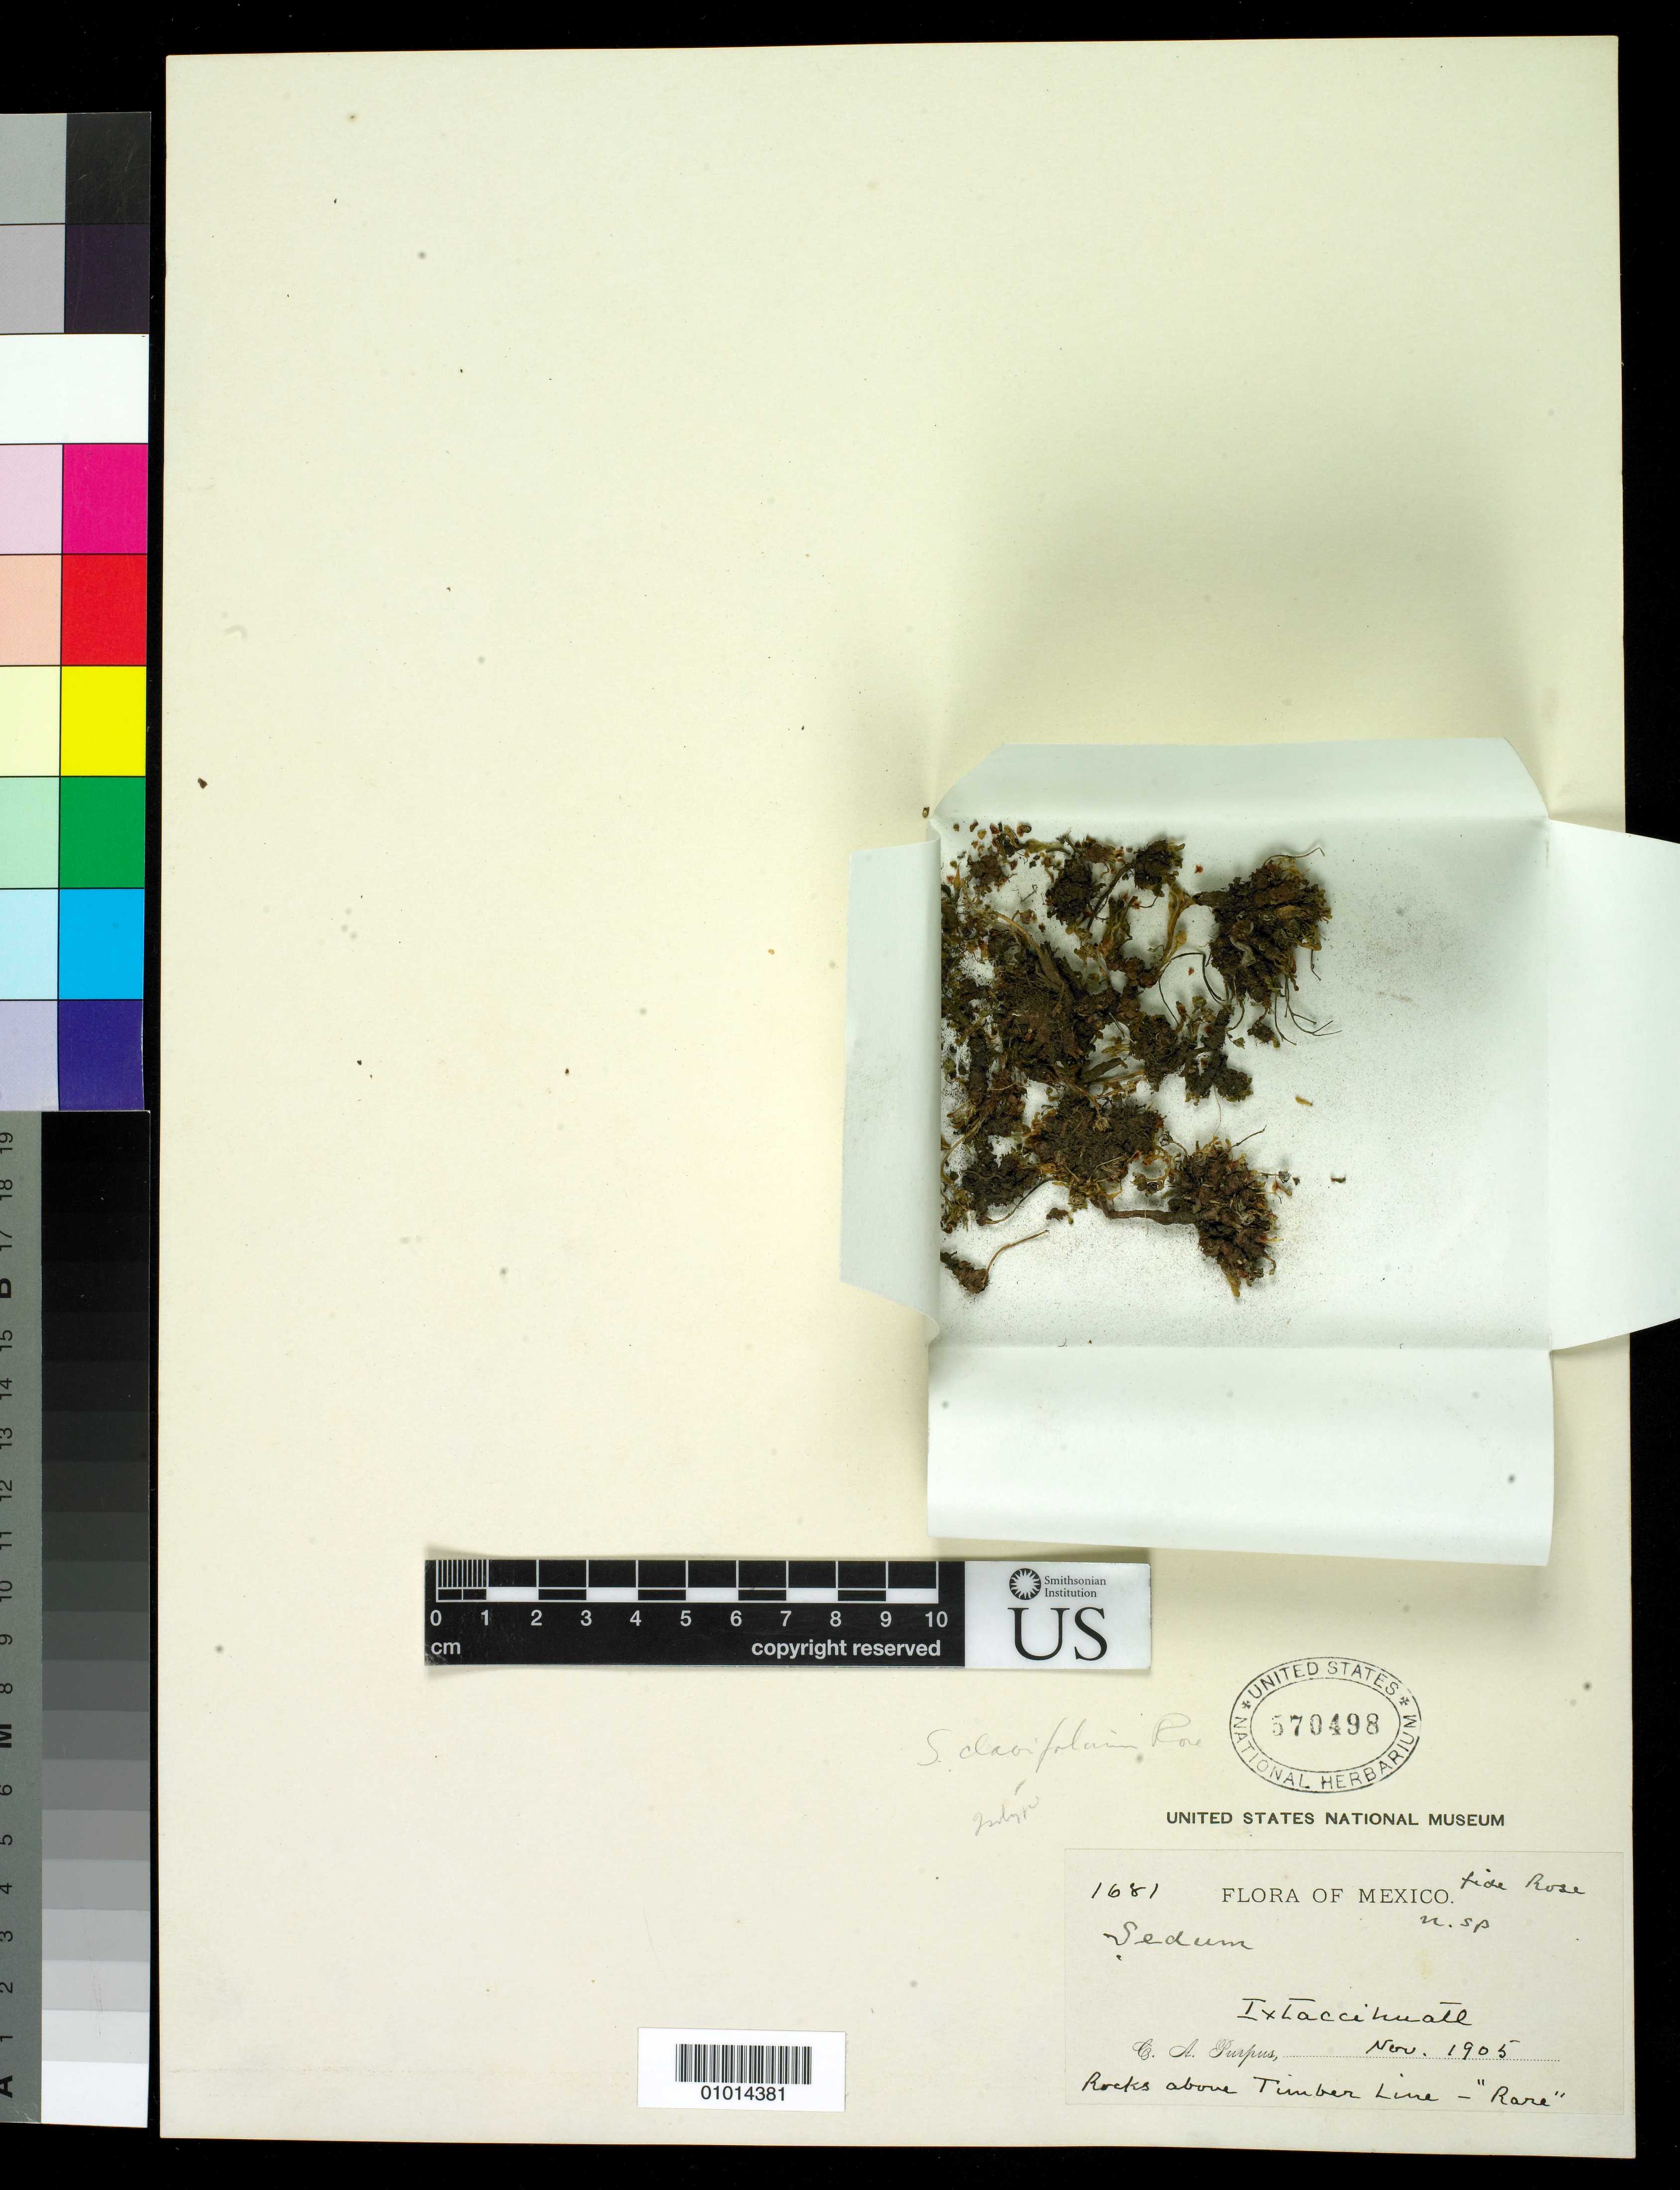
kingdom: Plantae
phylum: Tracheophyta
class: Magnoliopsida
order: Saxifragales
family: Crassulaceae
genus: Sedum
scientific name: Sedum clavifolium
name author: Rose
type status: Isotype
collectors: C. A. Purpus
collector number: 1681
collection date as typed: Nov 1905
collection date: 1905-11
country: Mexico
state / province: México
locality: Ixtaccihuatl.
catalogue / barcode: US 570498